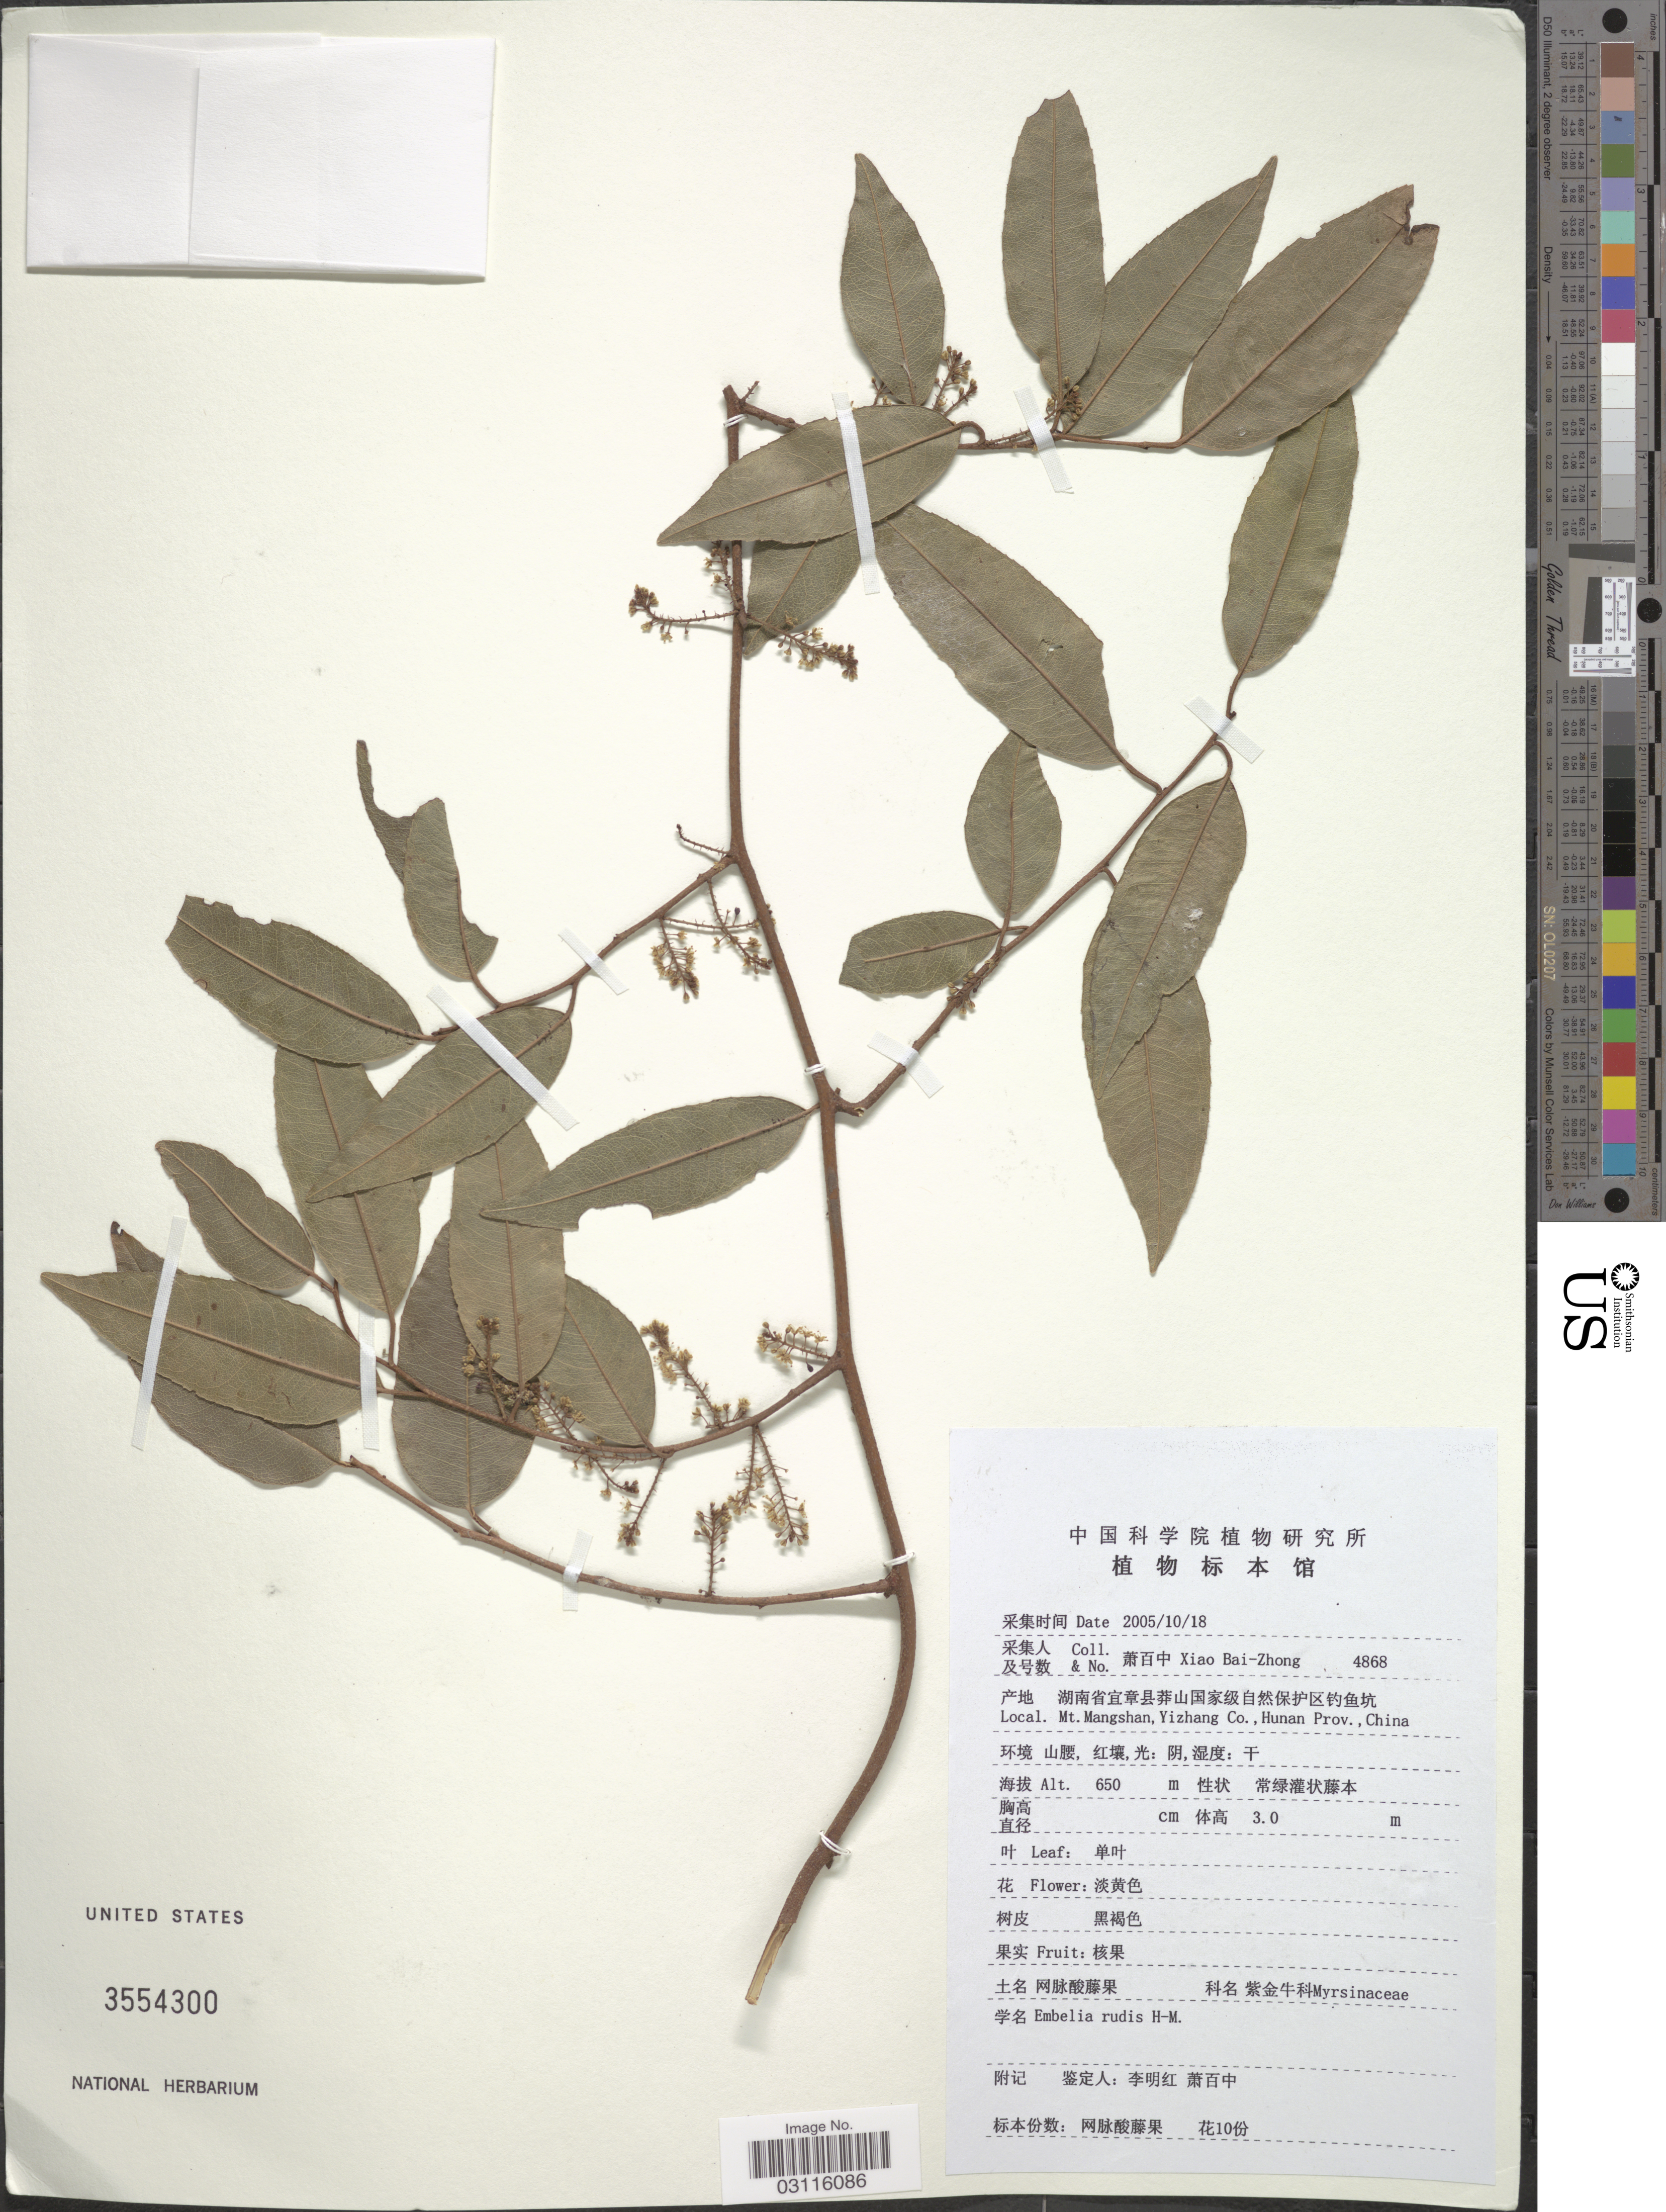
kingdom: Plantae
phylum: Tracheophyta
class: Magnoliopsida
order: Ericales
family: Primulaceae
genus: Embelia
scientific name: Embelia rudis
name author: Hand.-Mazz.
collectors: B. Z. Xiao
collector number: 4868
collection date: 2005-10-18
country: China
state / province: Hunan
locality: Mt. Mangshan, Yizhang Co., Hunan Prov.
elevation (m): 650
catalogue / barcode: US 3554300